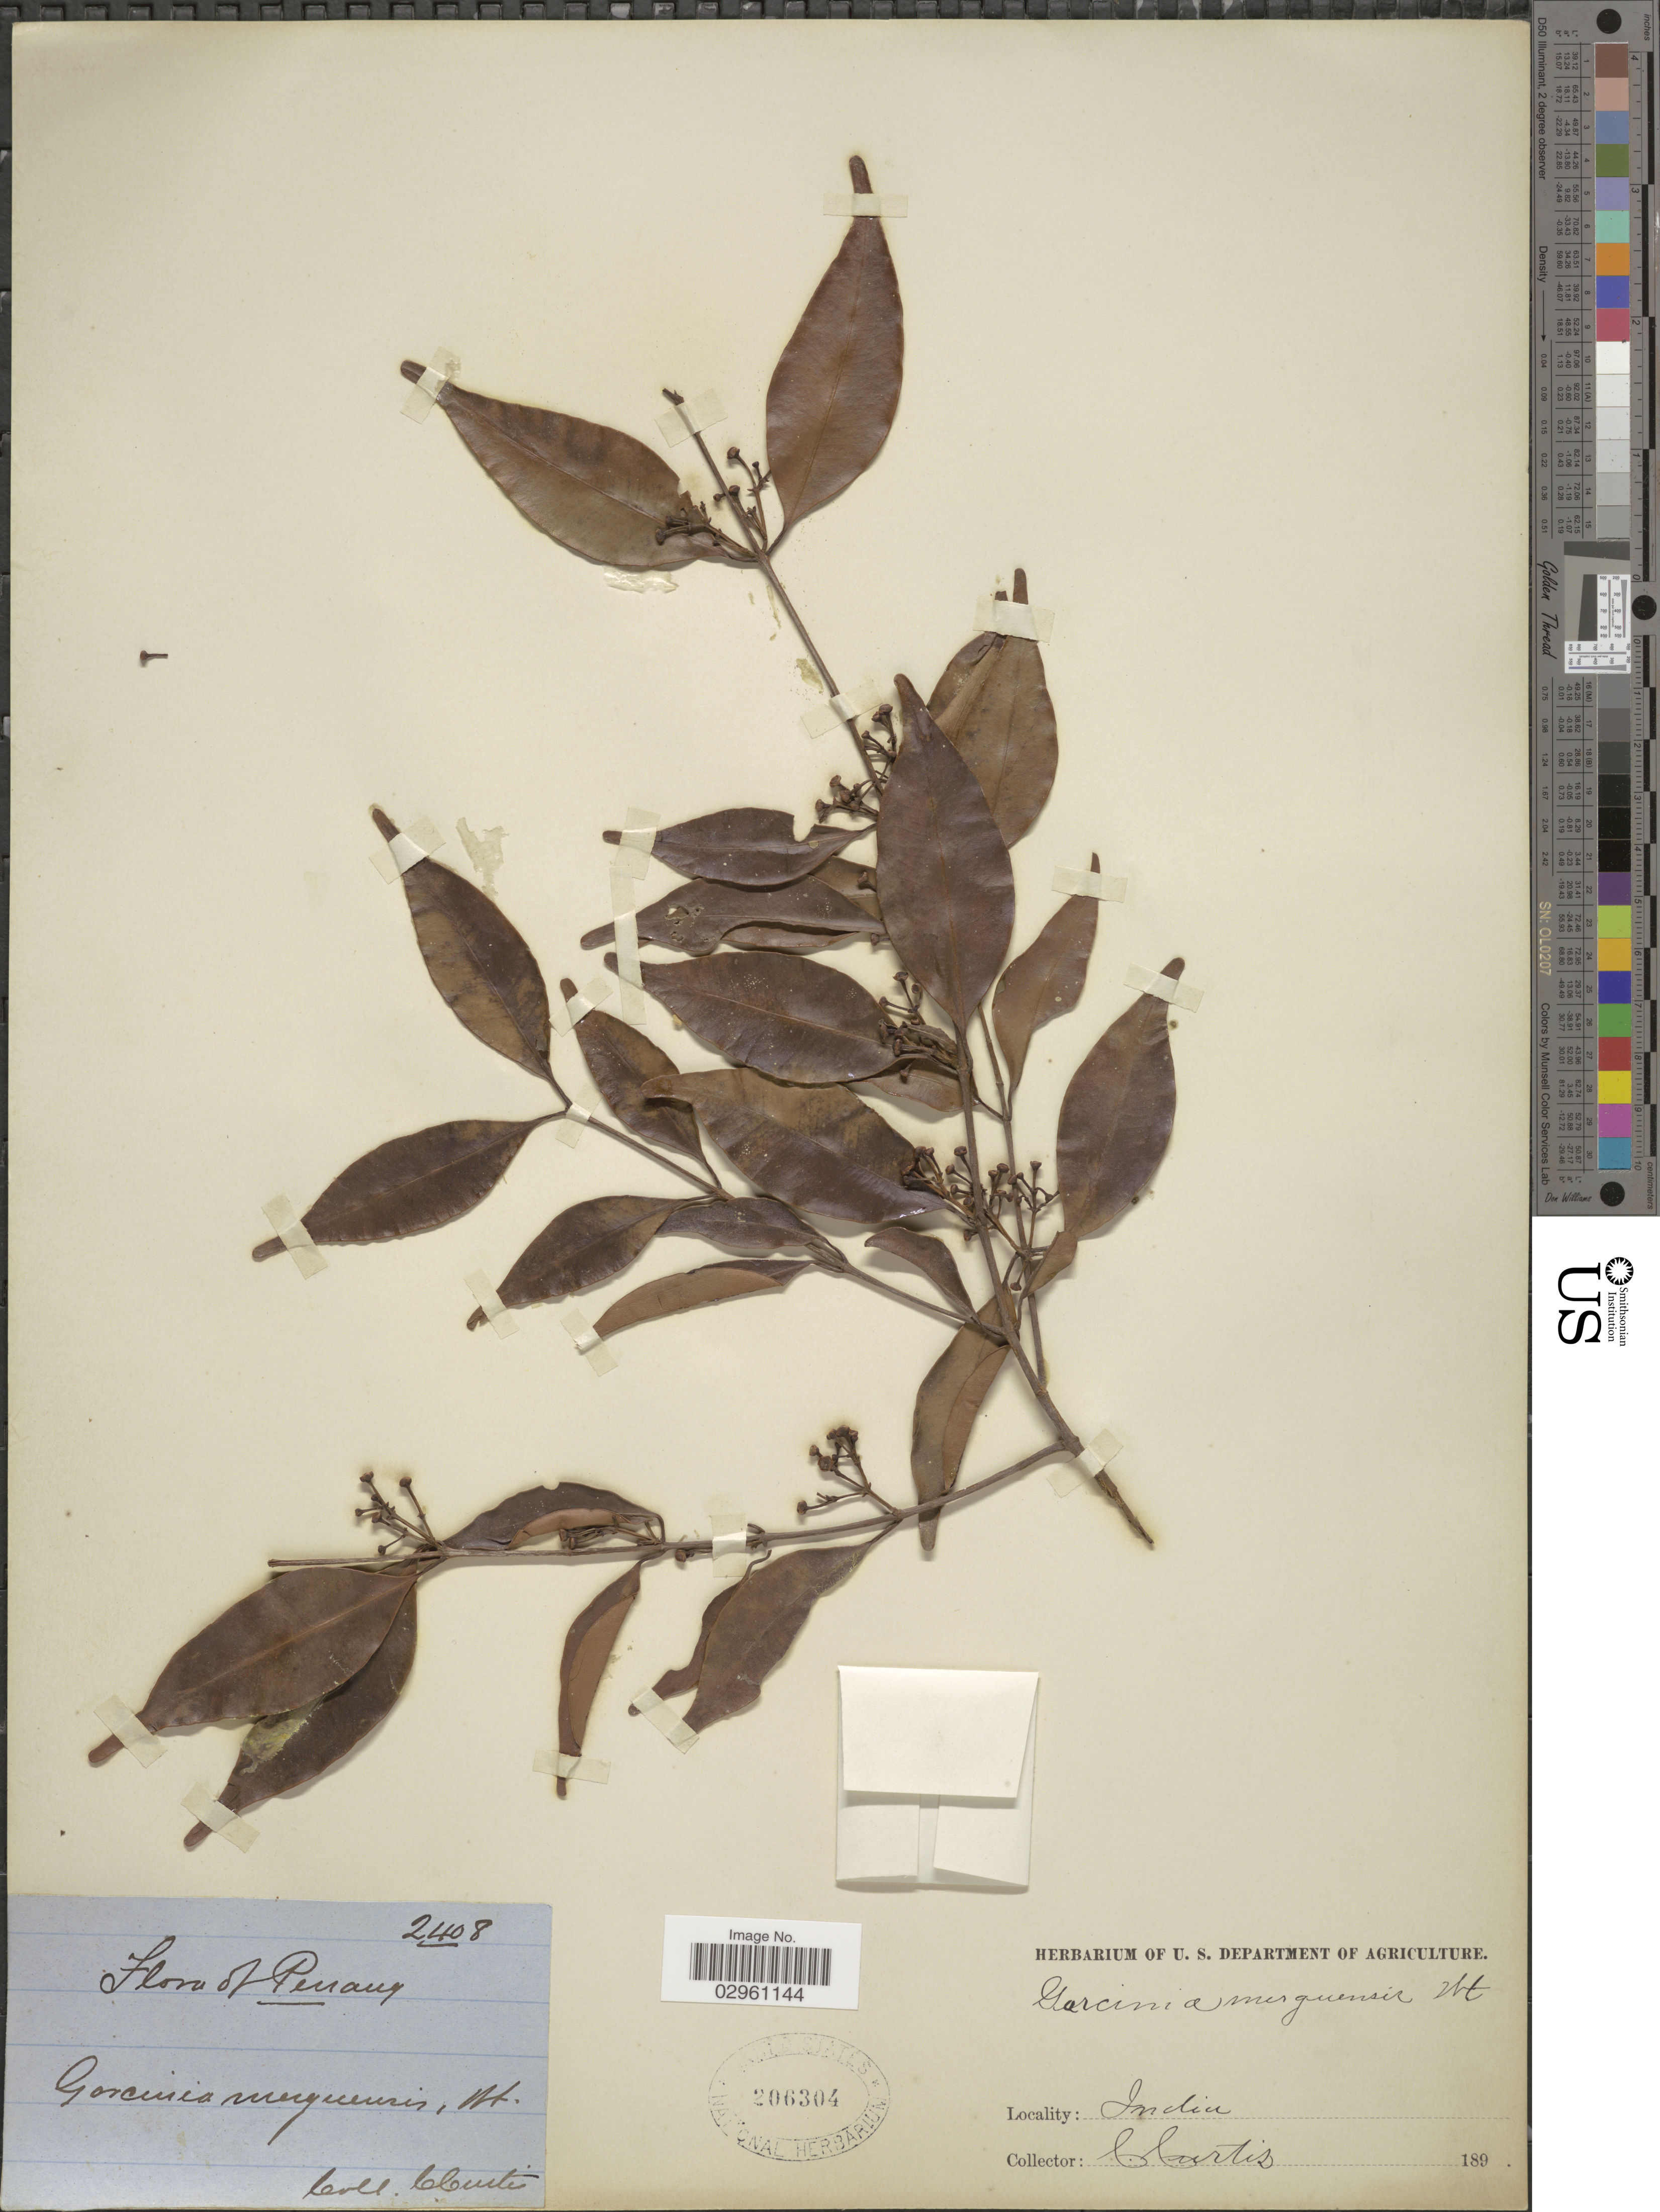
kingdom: Plantae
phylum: Tracheophyta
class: Magnoliopsida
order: Malpighiales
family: Clusiaceae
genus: Garcinia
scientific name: Garcinia merguensis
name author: Wight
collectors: C. Curtis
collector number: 2408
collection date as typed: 189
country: Malaysia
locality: Penang.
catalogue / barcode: US 206304